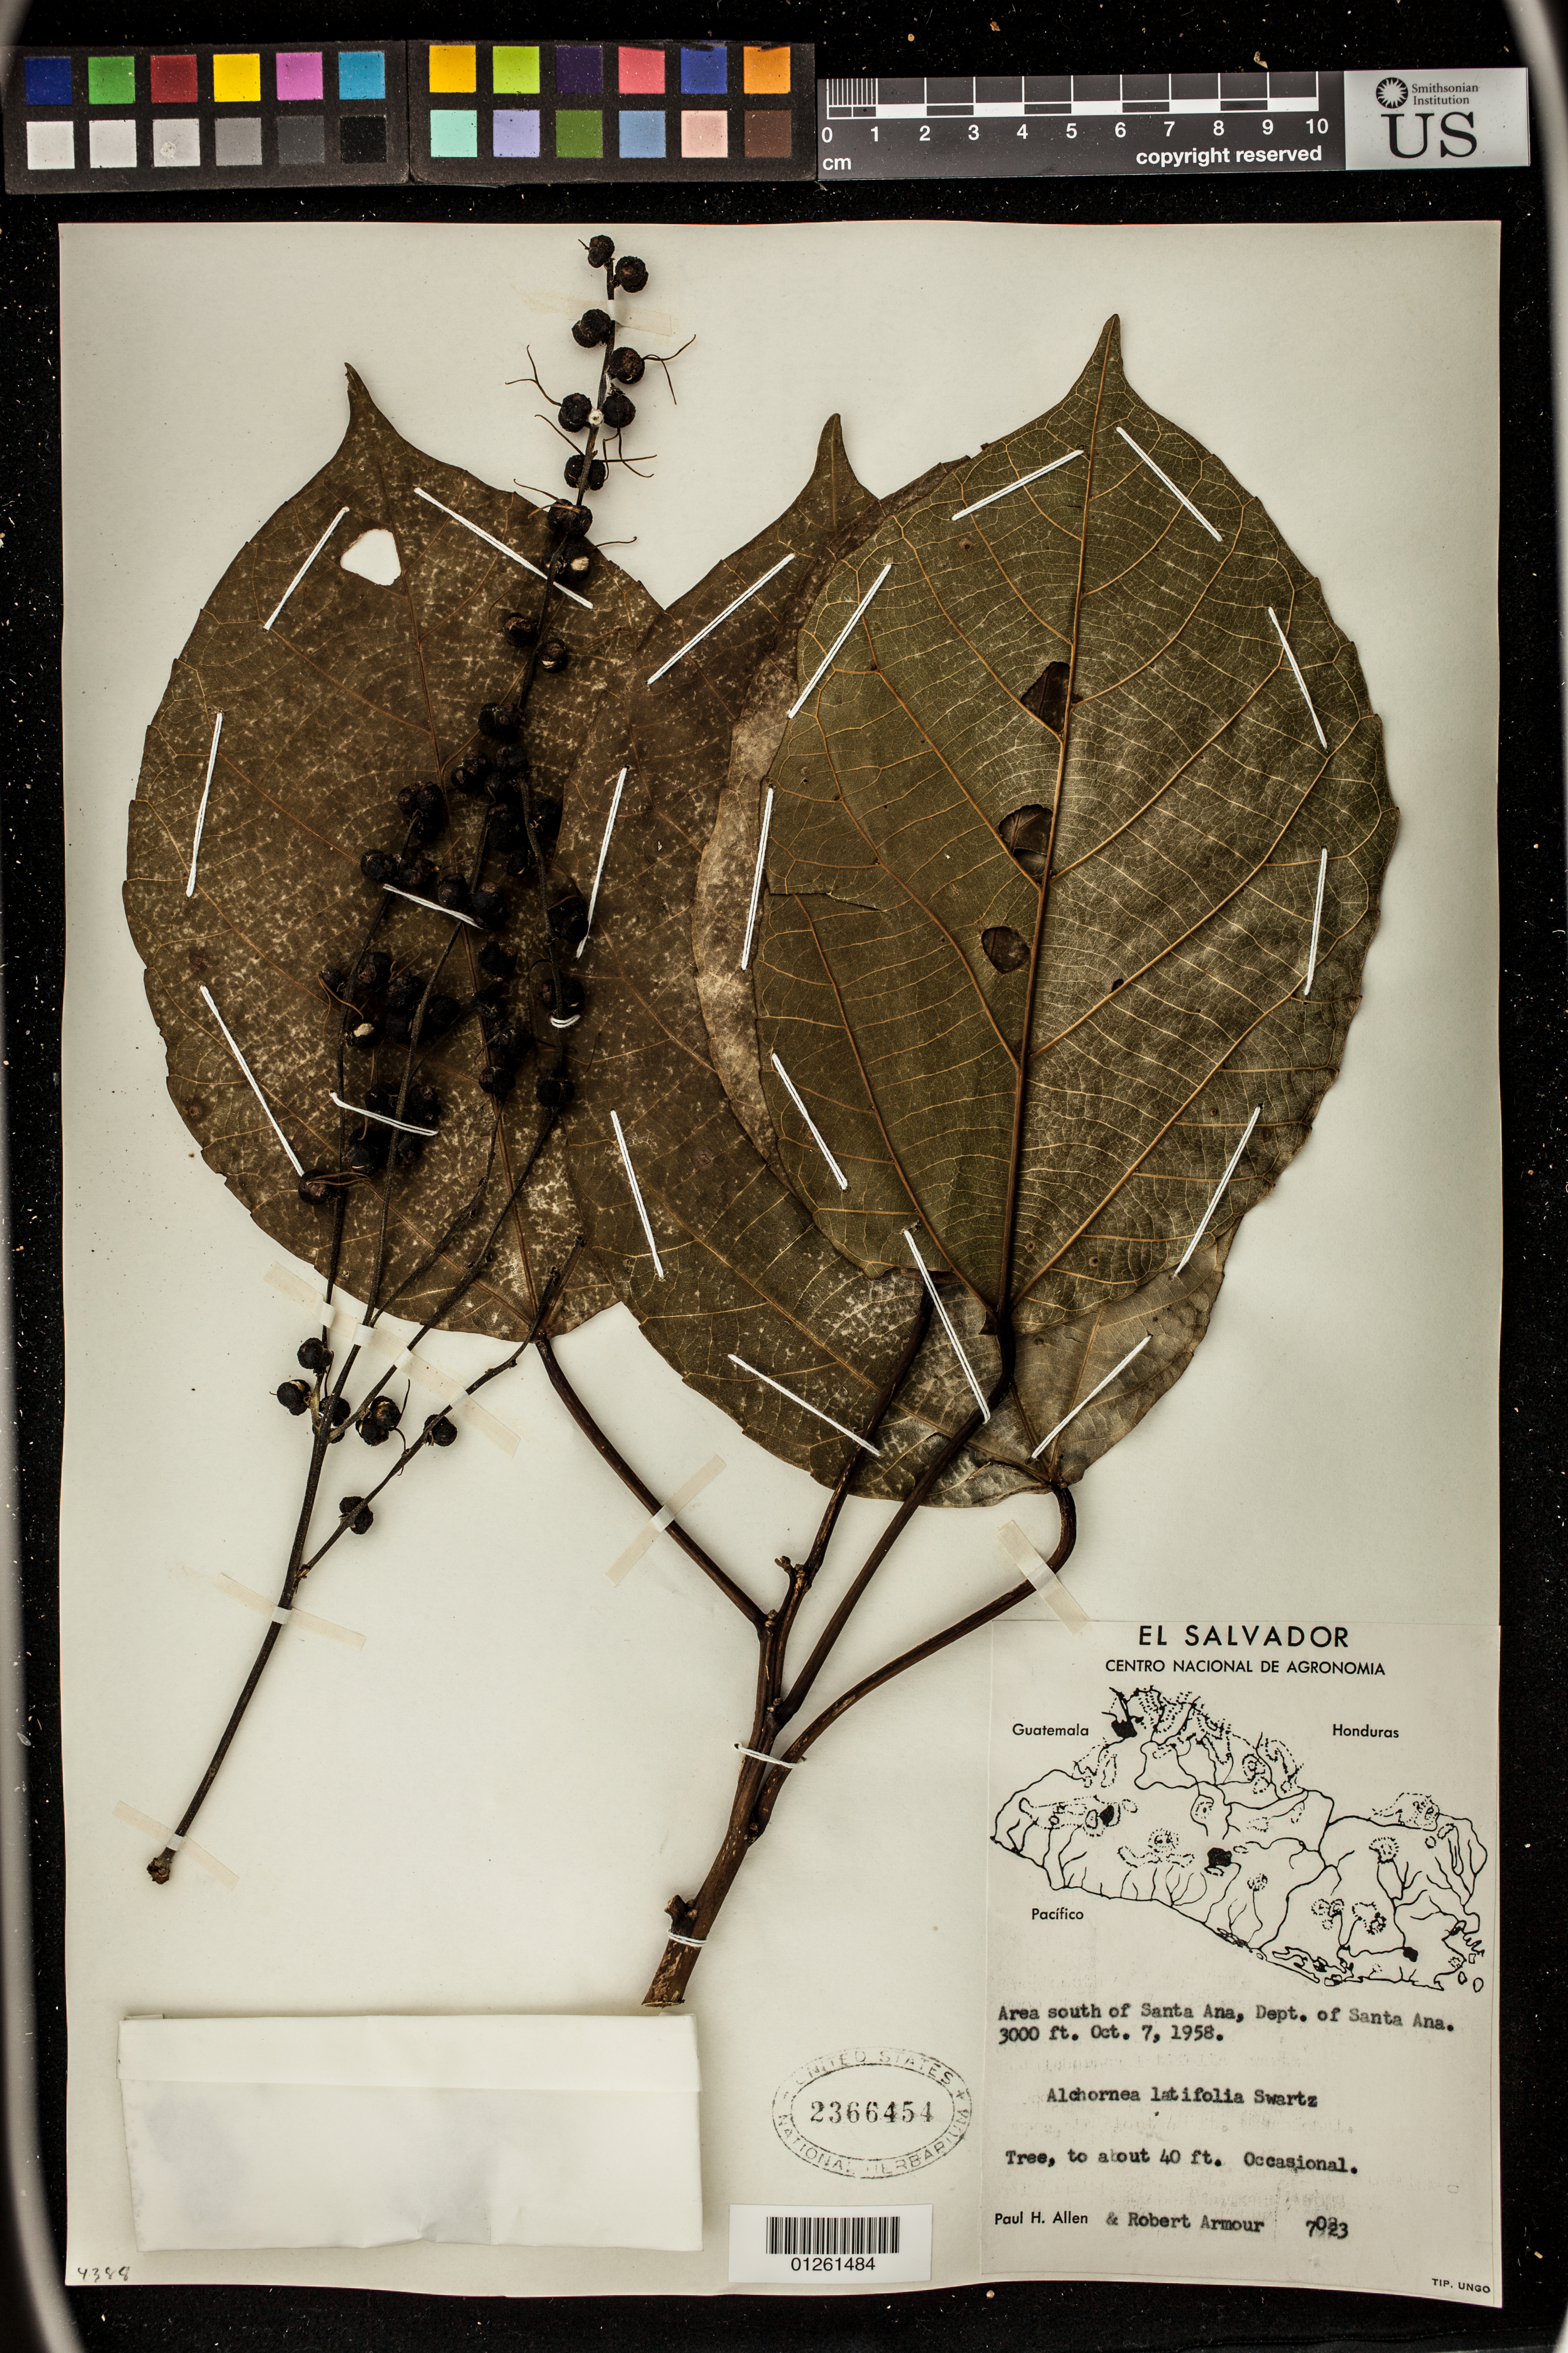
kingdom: Plantae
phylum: Tracheophyta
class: Magnoliopsida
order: Malpighiales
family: Euphorbiaceae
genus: Alchornea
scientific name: Alchornea latifolia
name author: Sw.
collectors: P. H. Allen & R. Armour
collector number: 7023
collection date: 1958-10-07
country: El Salvador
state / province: Santa Ana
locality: Area south of Santa Ana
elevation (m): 914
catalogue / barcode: US 2366454